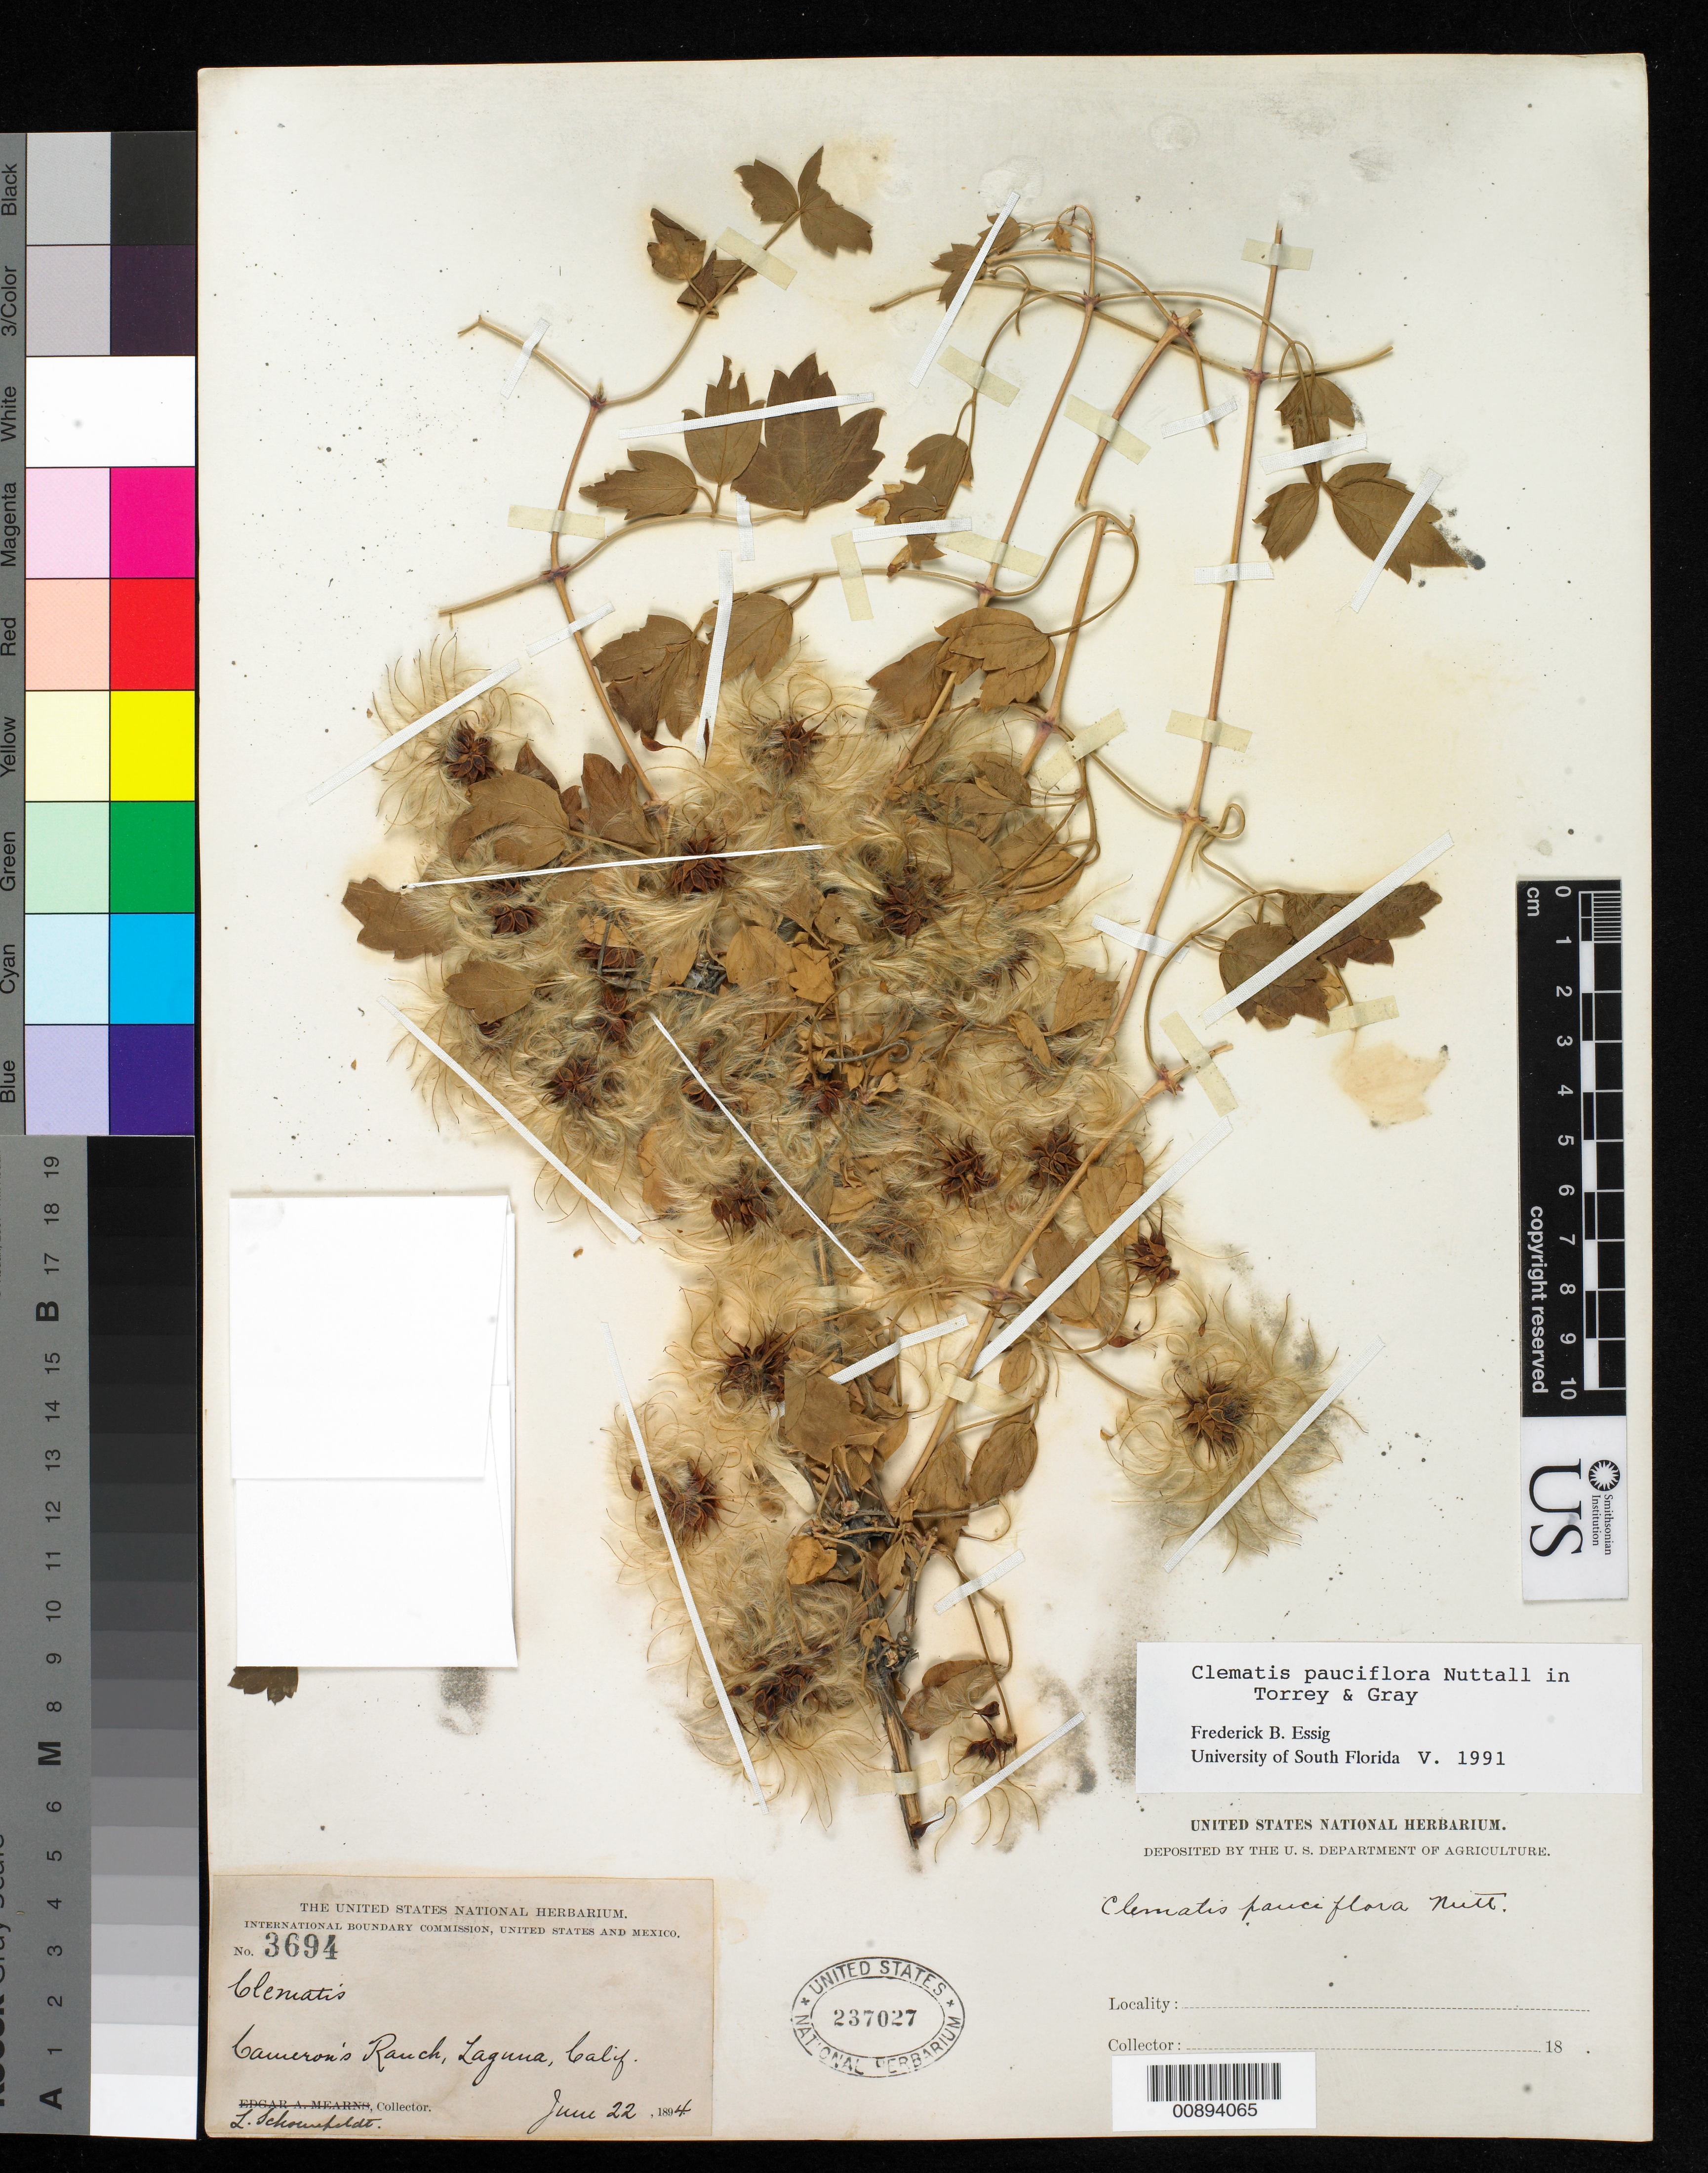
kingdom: Plantae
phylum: Tracheophyta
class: Magnoliopsida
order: Ranunculales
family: Ranunculaceae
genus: Clematis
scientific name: Clematis pauciflora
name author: Nutt. ex Torr. & A. Gray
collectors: L. Schoenfeldt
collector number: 3694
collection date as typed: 22 Jun 1894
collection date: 1894-06-22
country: United States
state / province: California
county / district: Orange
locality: Cameron's Ranch, Laguna, California.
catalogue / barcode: US 237027